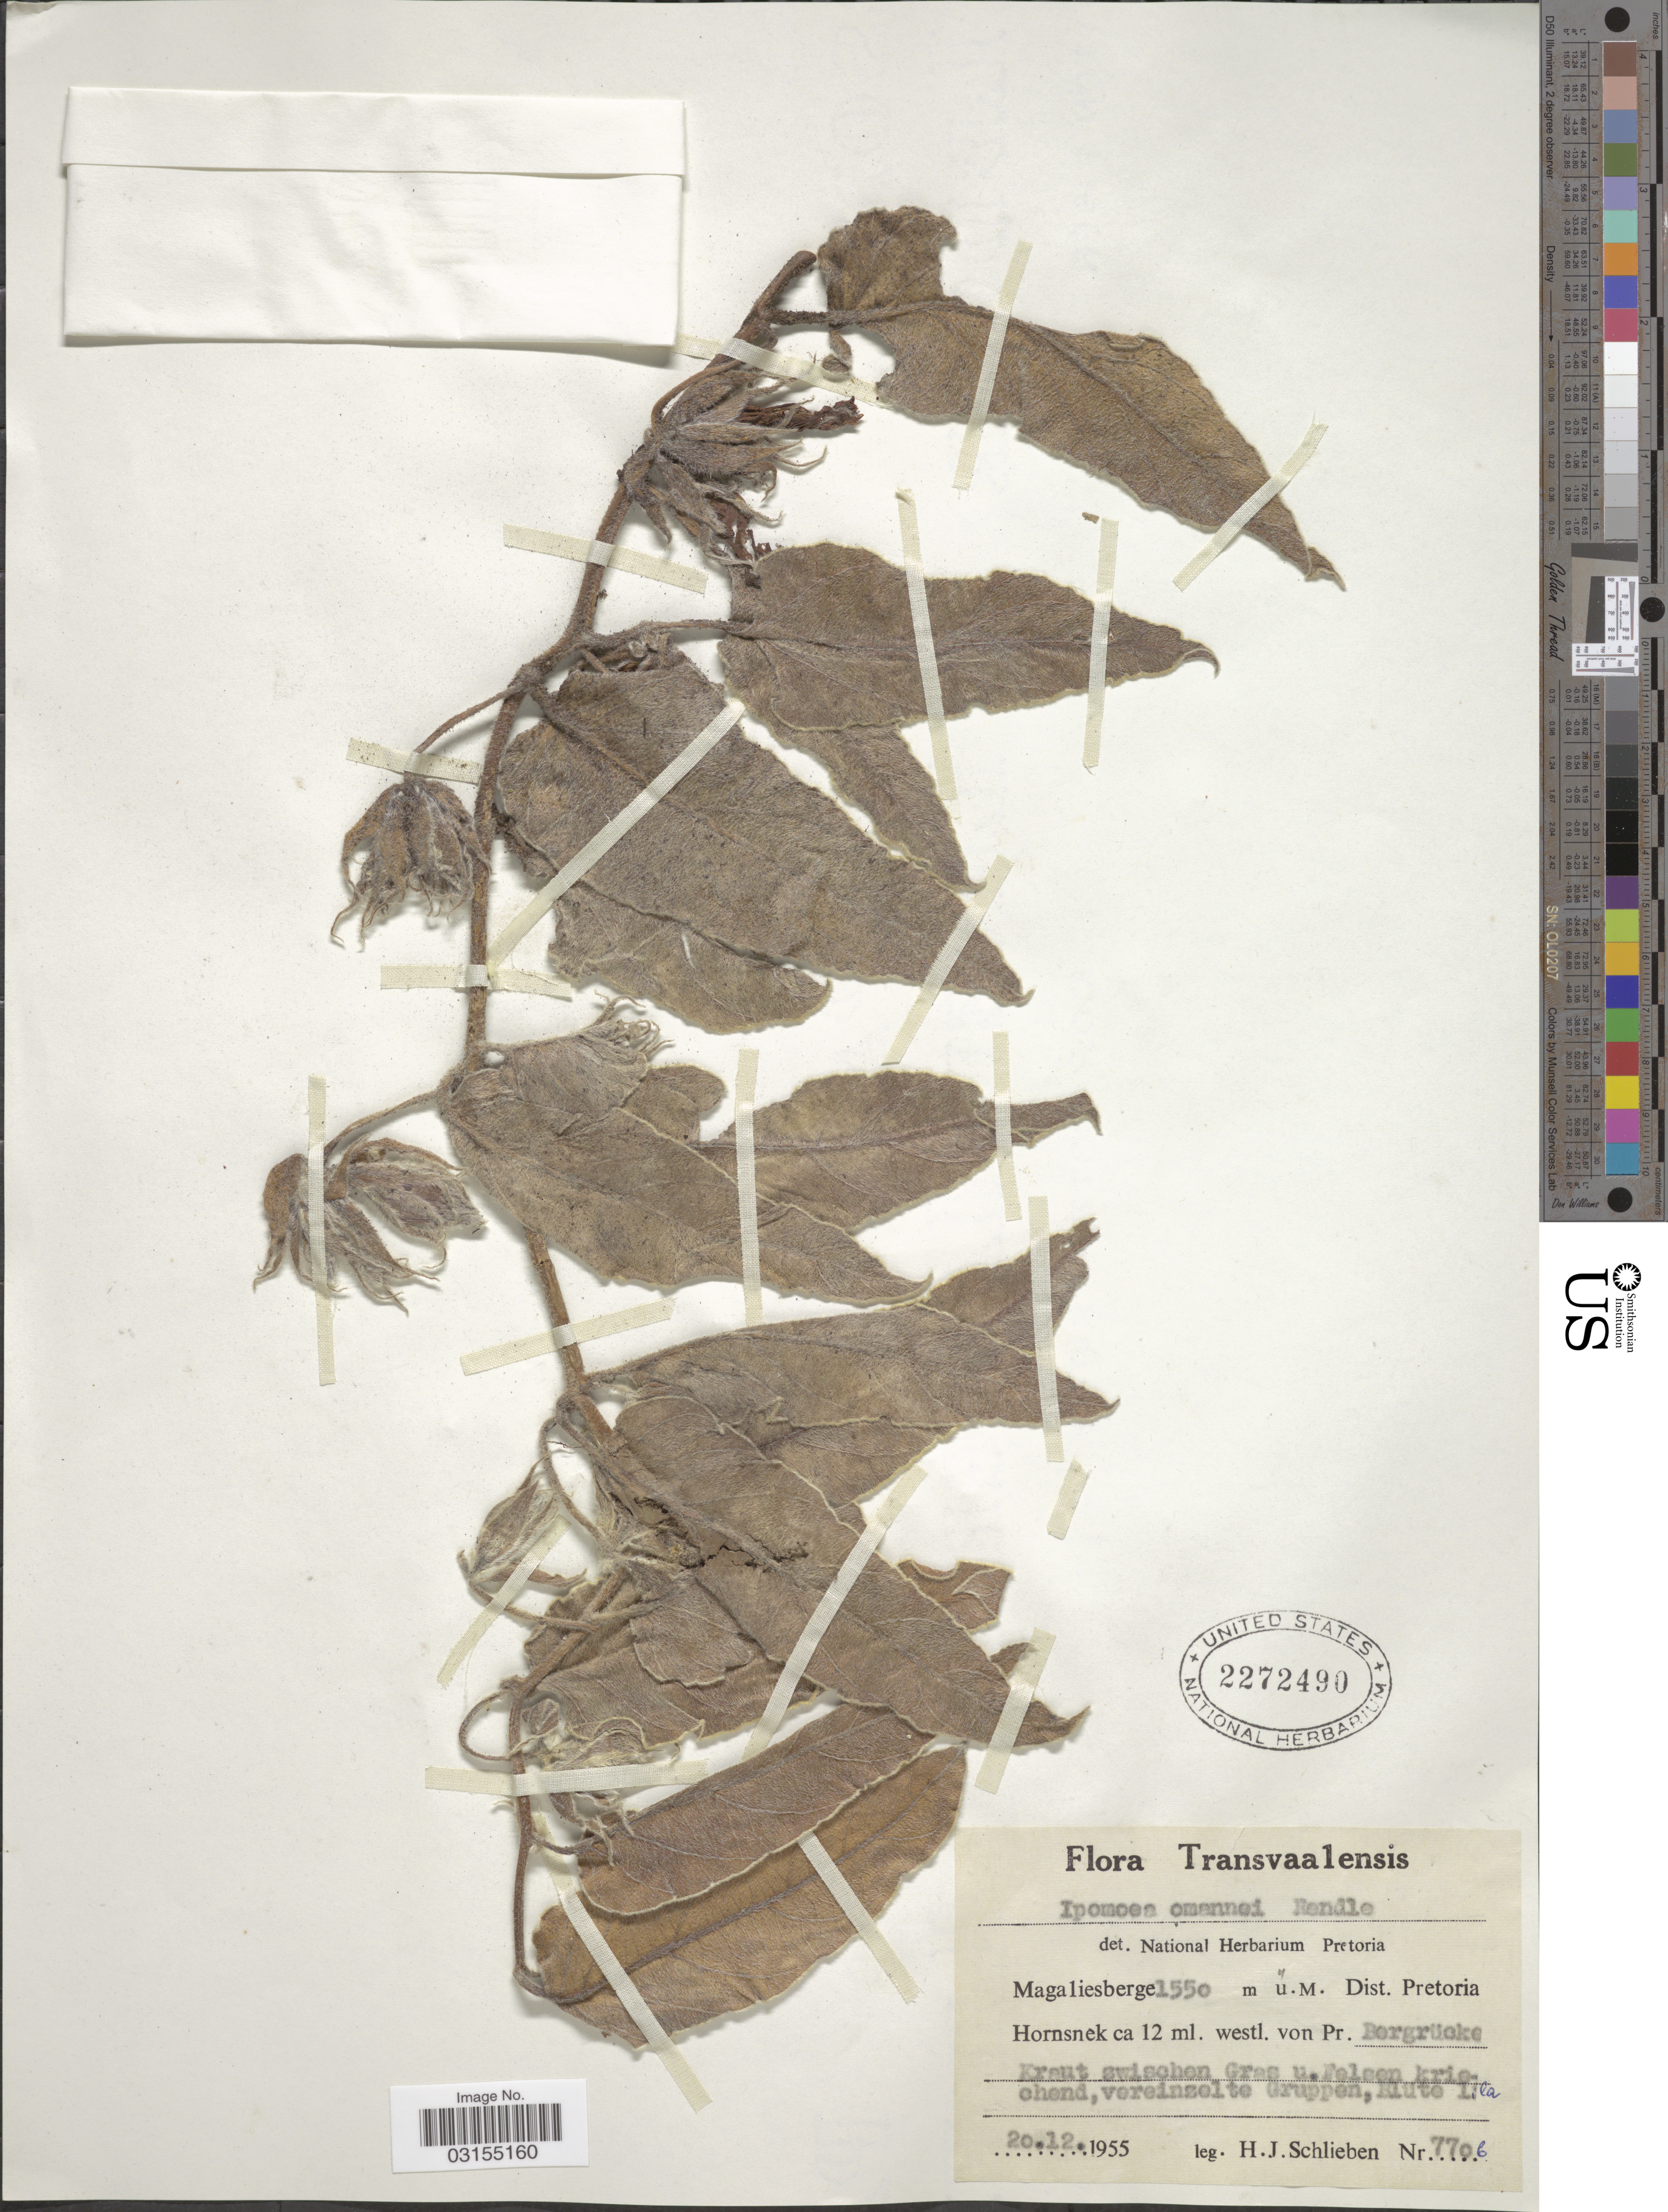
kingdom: Plantae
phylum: Tracheophyta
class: Magnoliopsida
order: Solanales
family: Convolvulaceae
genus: Ipomoea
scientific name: Ipomoea ommannei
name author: Rendle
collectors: H. J. Schlieben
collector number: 7706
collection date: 1955-12-20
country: South Africa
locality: Transvaalensis. Magaliesberge. Dist. Pretoria. Hornsnek ca 12 ml. westl. von Pr. Bergrücke.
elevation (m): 1550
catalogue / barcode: US 2272490